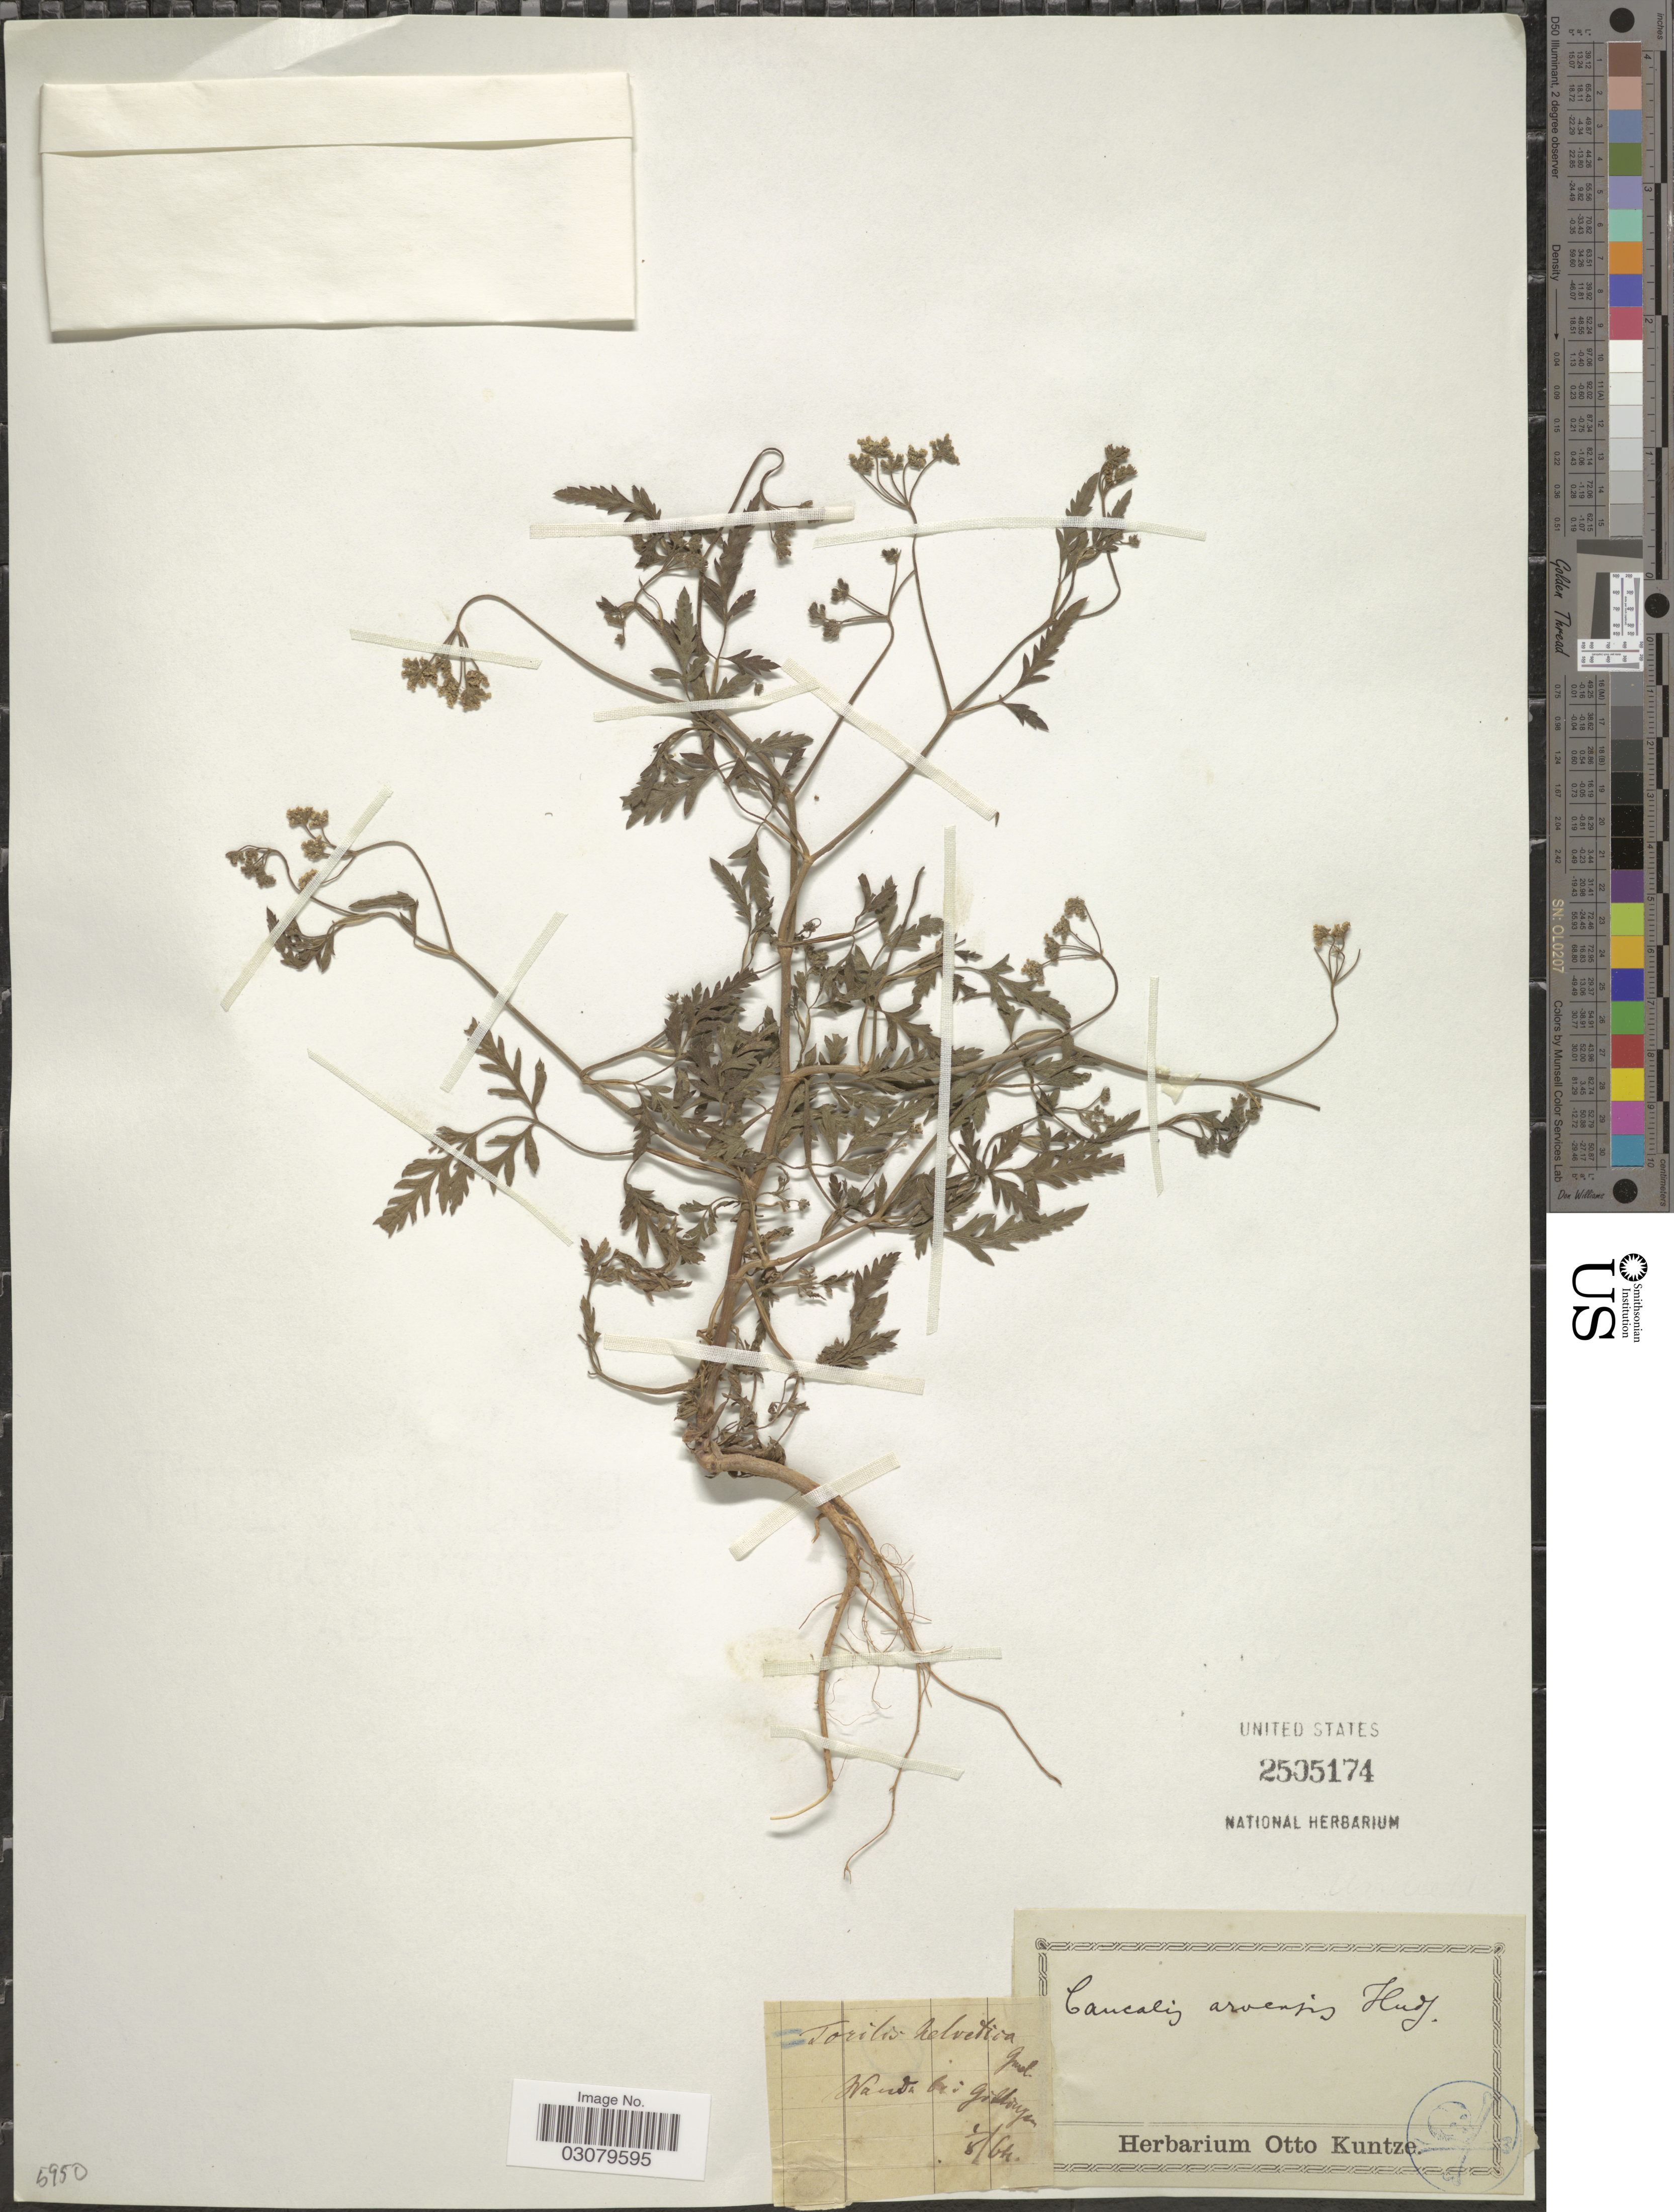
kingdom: Plantae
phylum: Tracheophyta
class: Magnoliopsida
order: Apiales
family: Apiaceae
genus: Caucalis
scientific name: Caucalis arvensis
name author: Huds.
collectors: ex herb. Otto Kuntze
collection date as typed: Transcribed d/m/y: 2/8/64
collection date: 1864-08-02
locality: Wanda bei Gillbringen. [interpreted]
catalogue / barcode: US 2505174